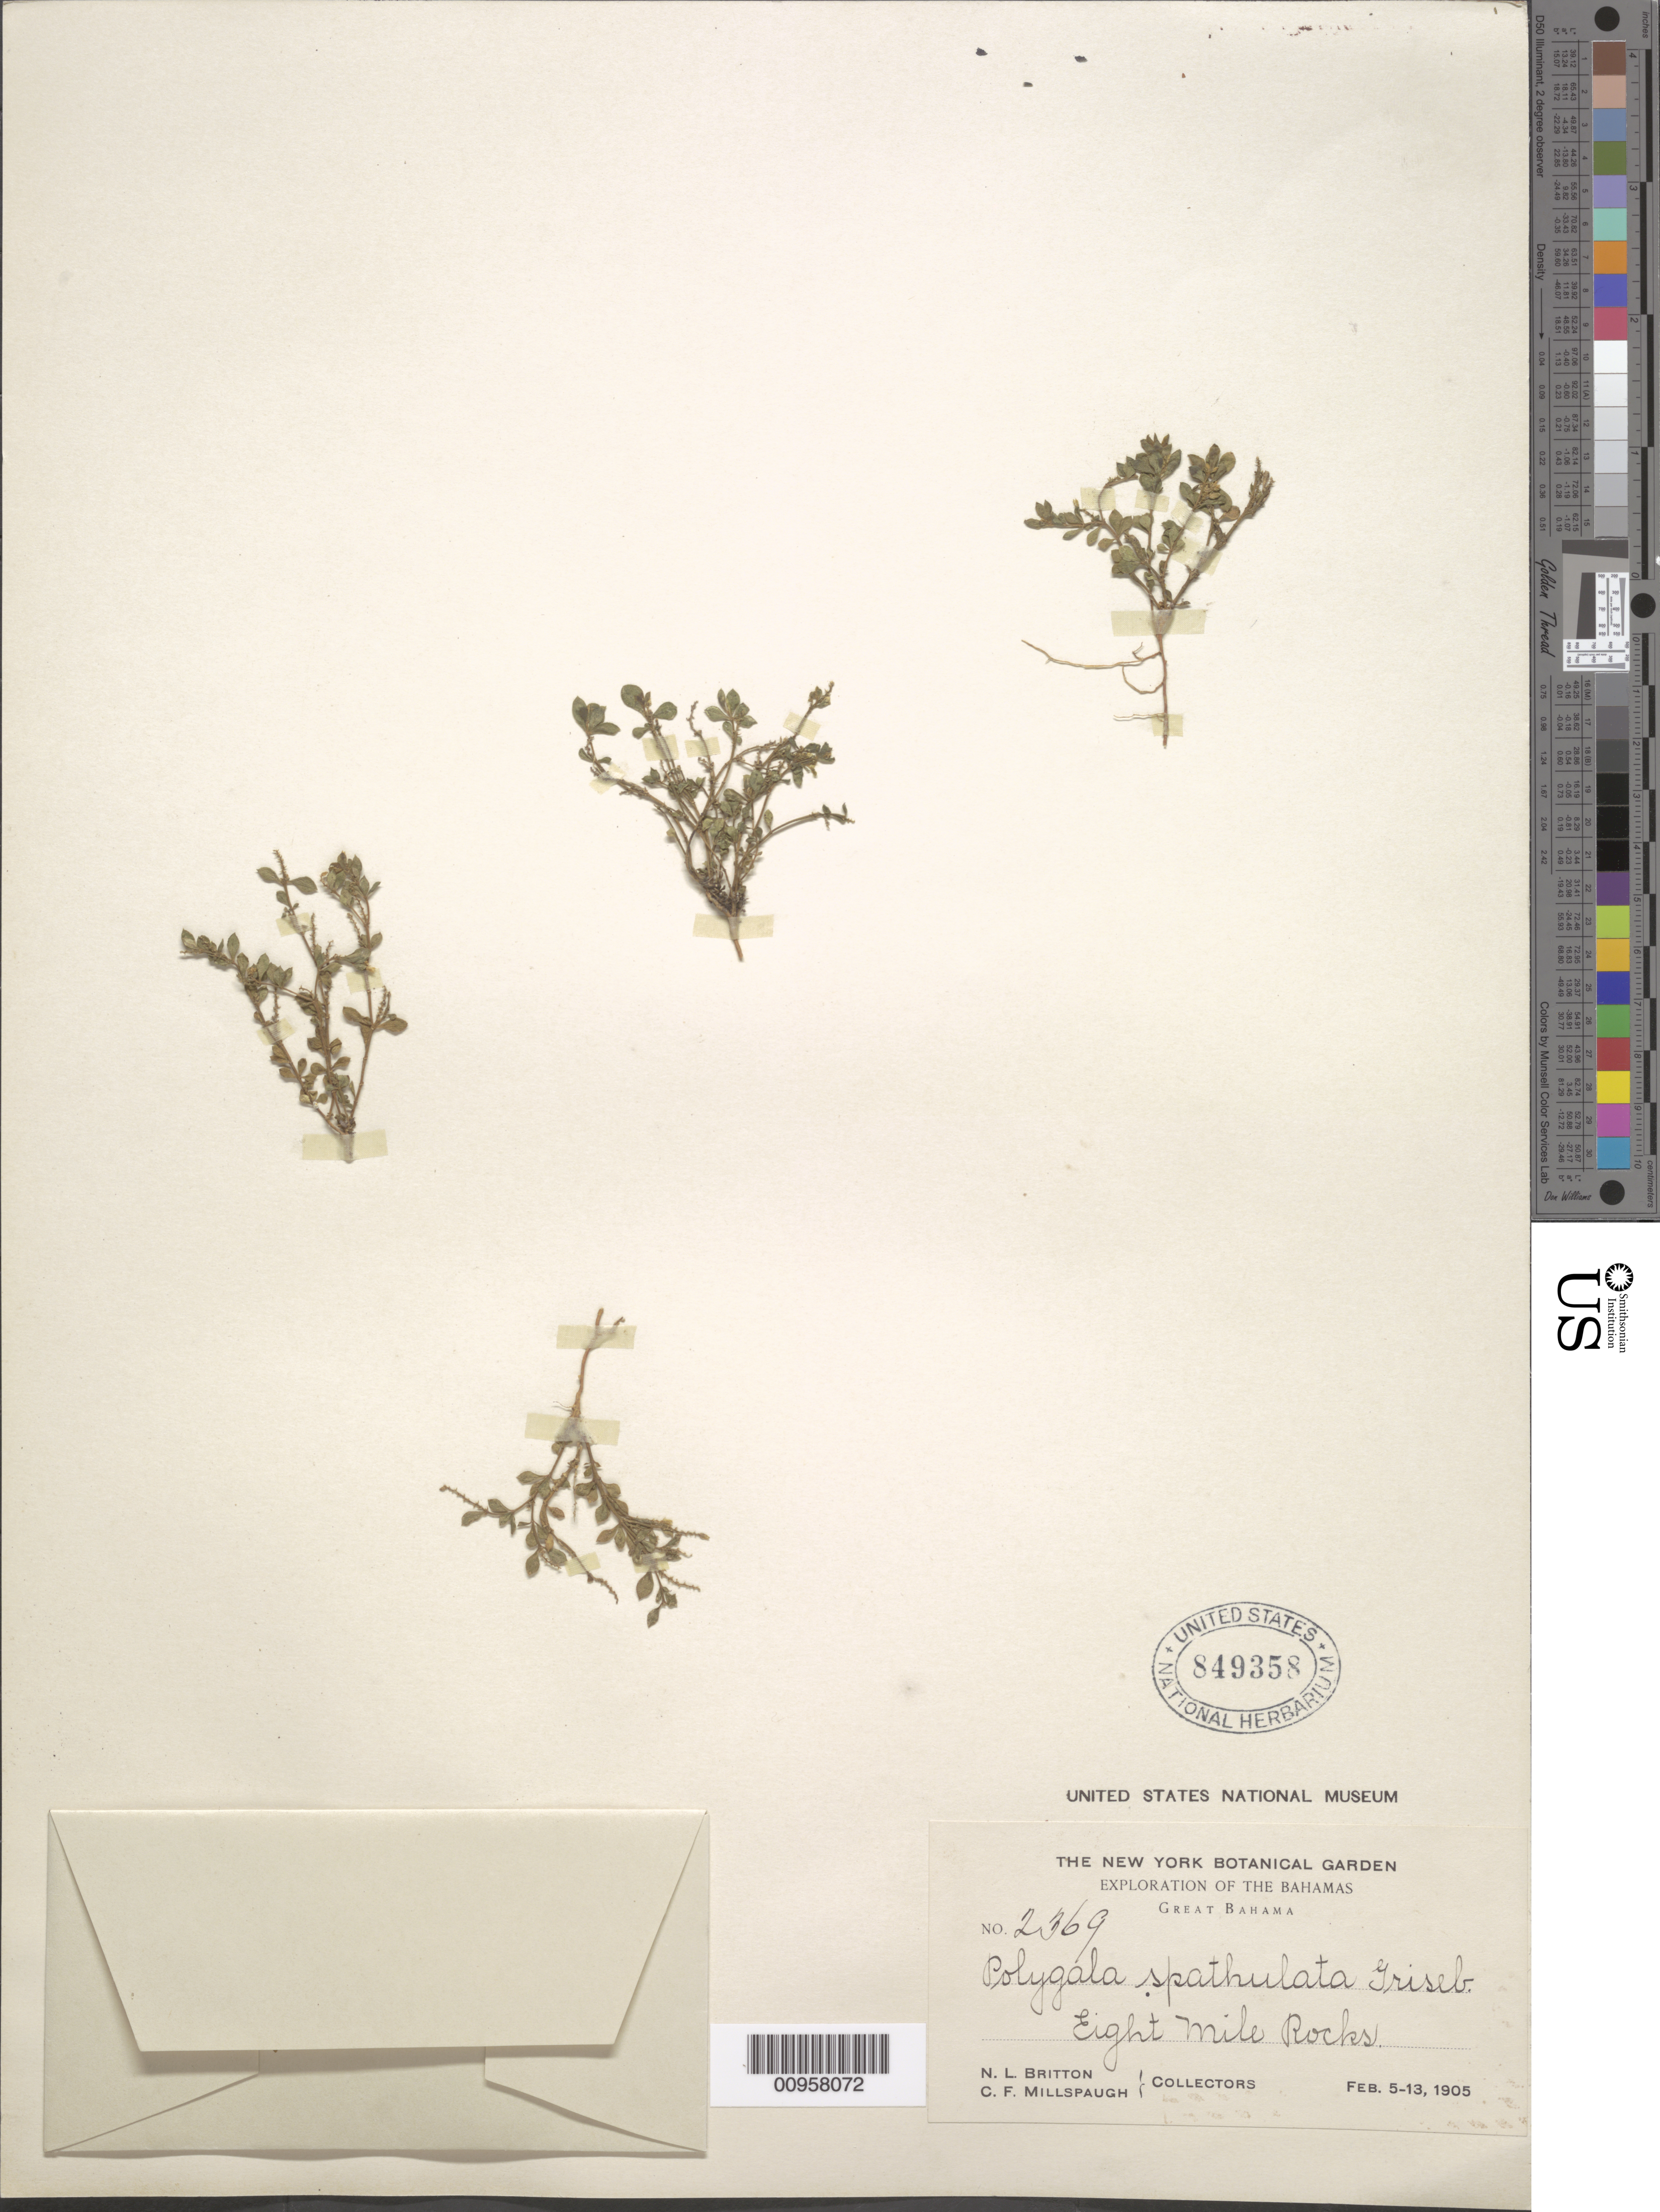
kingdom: Plantae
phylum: Tracheophyta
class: Magnoliopsida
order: Fabales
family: Polygalaceae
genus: Polygala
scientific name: Polygala spathulata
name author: Griseb.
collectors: N. Britton & C. F. Millspaugh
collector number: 2369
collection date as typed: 05 Feb 1905 to 13 Feb 1905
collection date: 1905-02-05/1905-02-13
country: Bahamas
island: Great Bahama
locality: Eight Mile Rocks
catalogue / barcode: US 849358